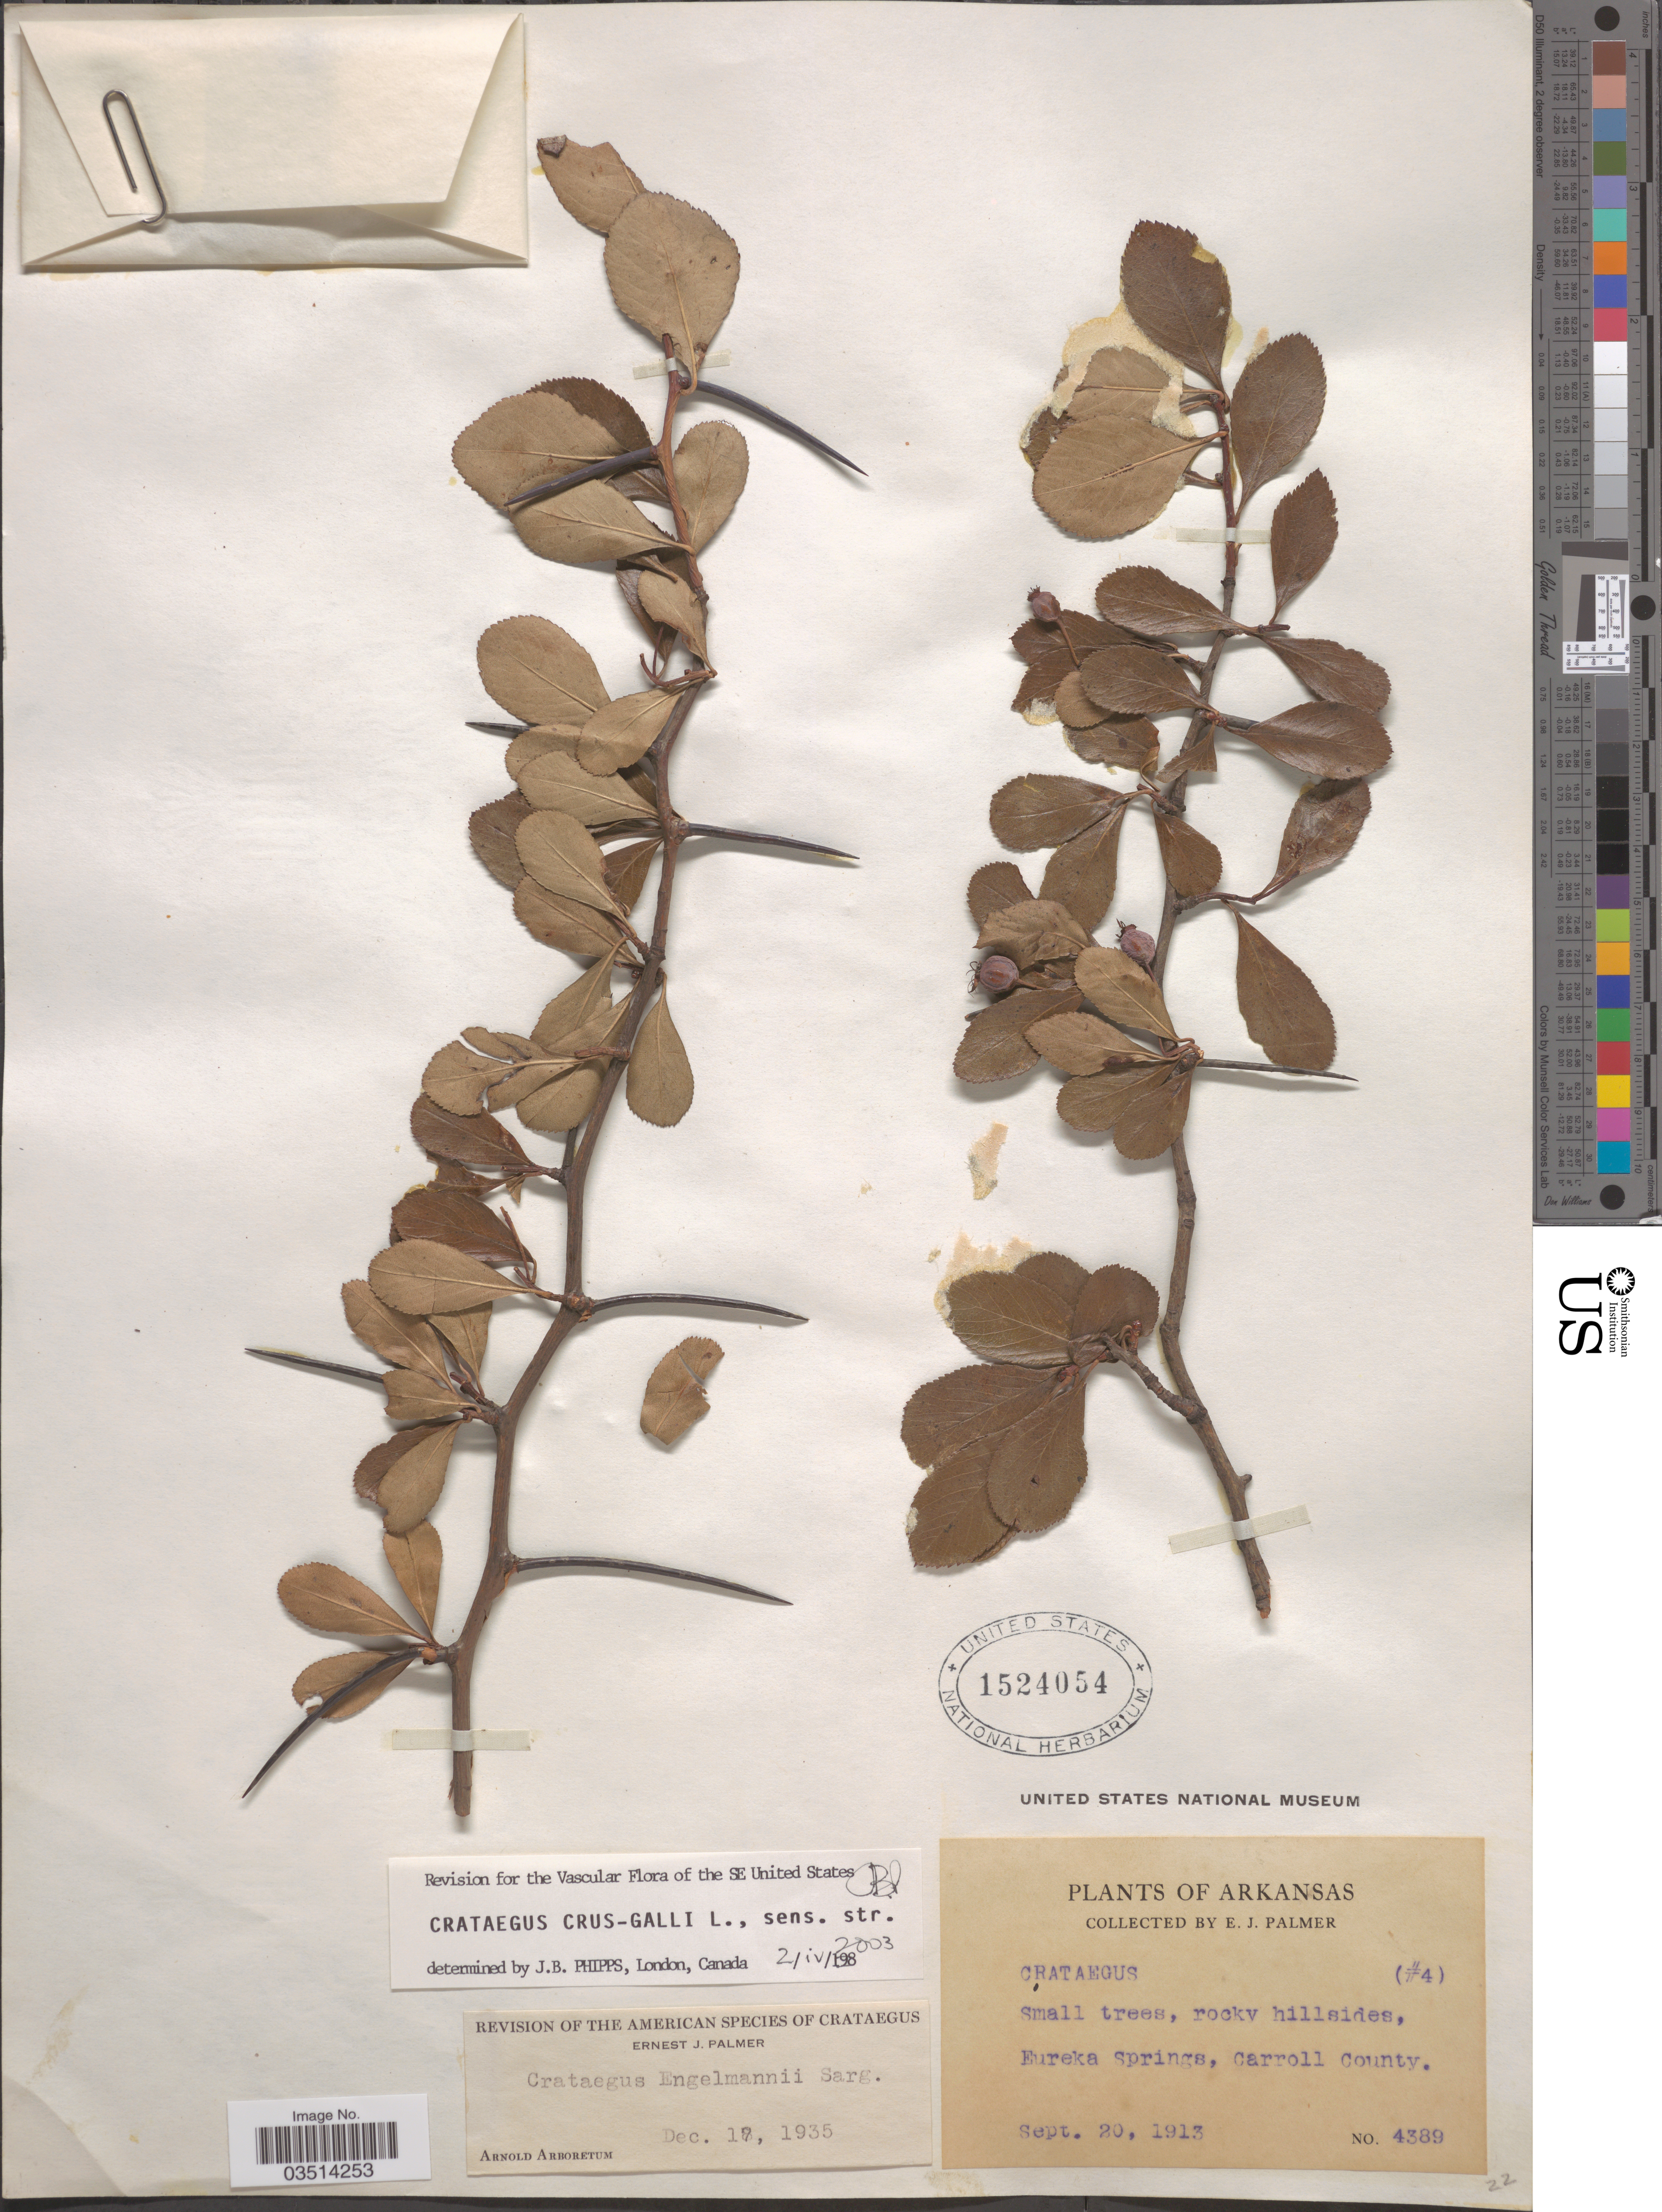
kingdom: Plantae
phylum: Tracheophyta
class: Magnoliopsida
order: Rosales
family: Rosaceae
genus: Crataegus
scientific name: Crataegus crus-galli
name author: L.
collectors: E. J. Palmer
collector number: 4389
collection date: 1913-09-20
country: United States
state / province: Arkansas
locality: Eureka Springs, Carroll County.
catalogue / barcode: US 1524054